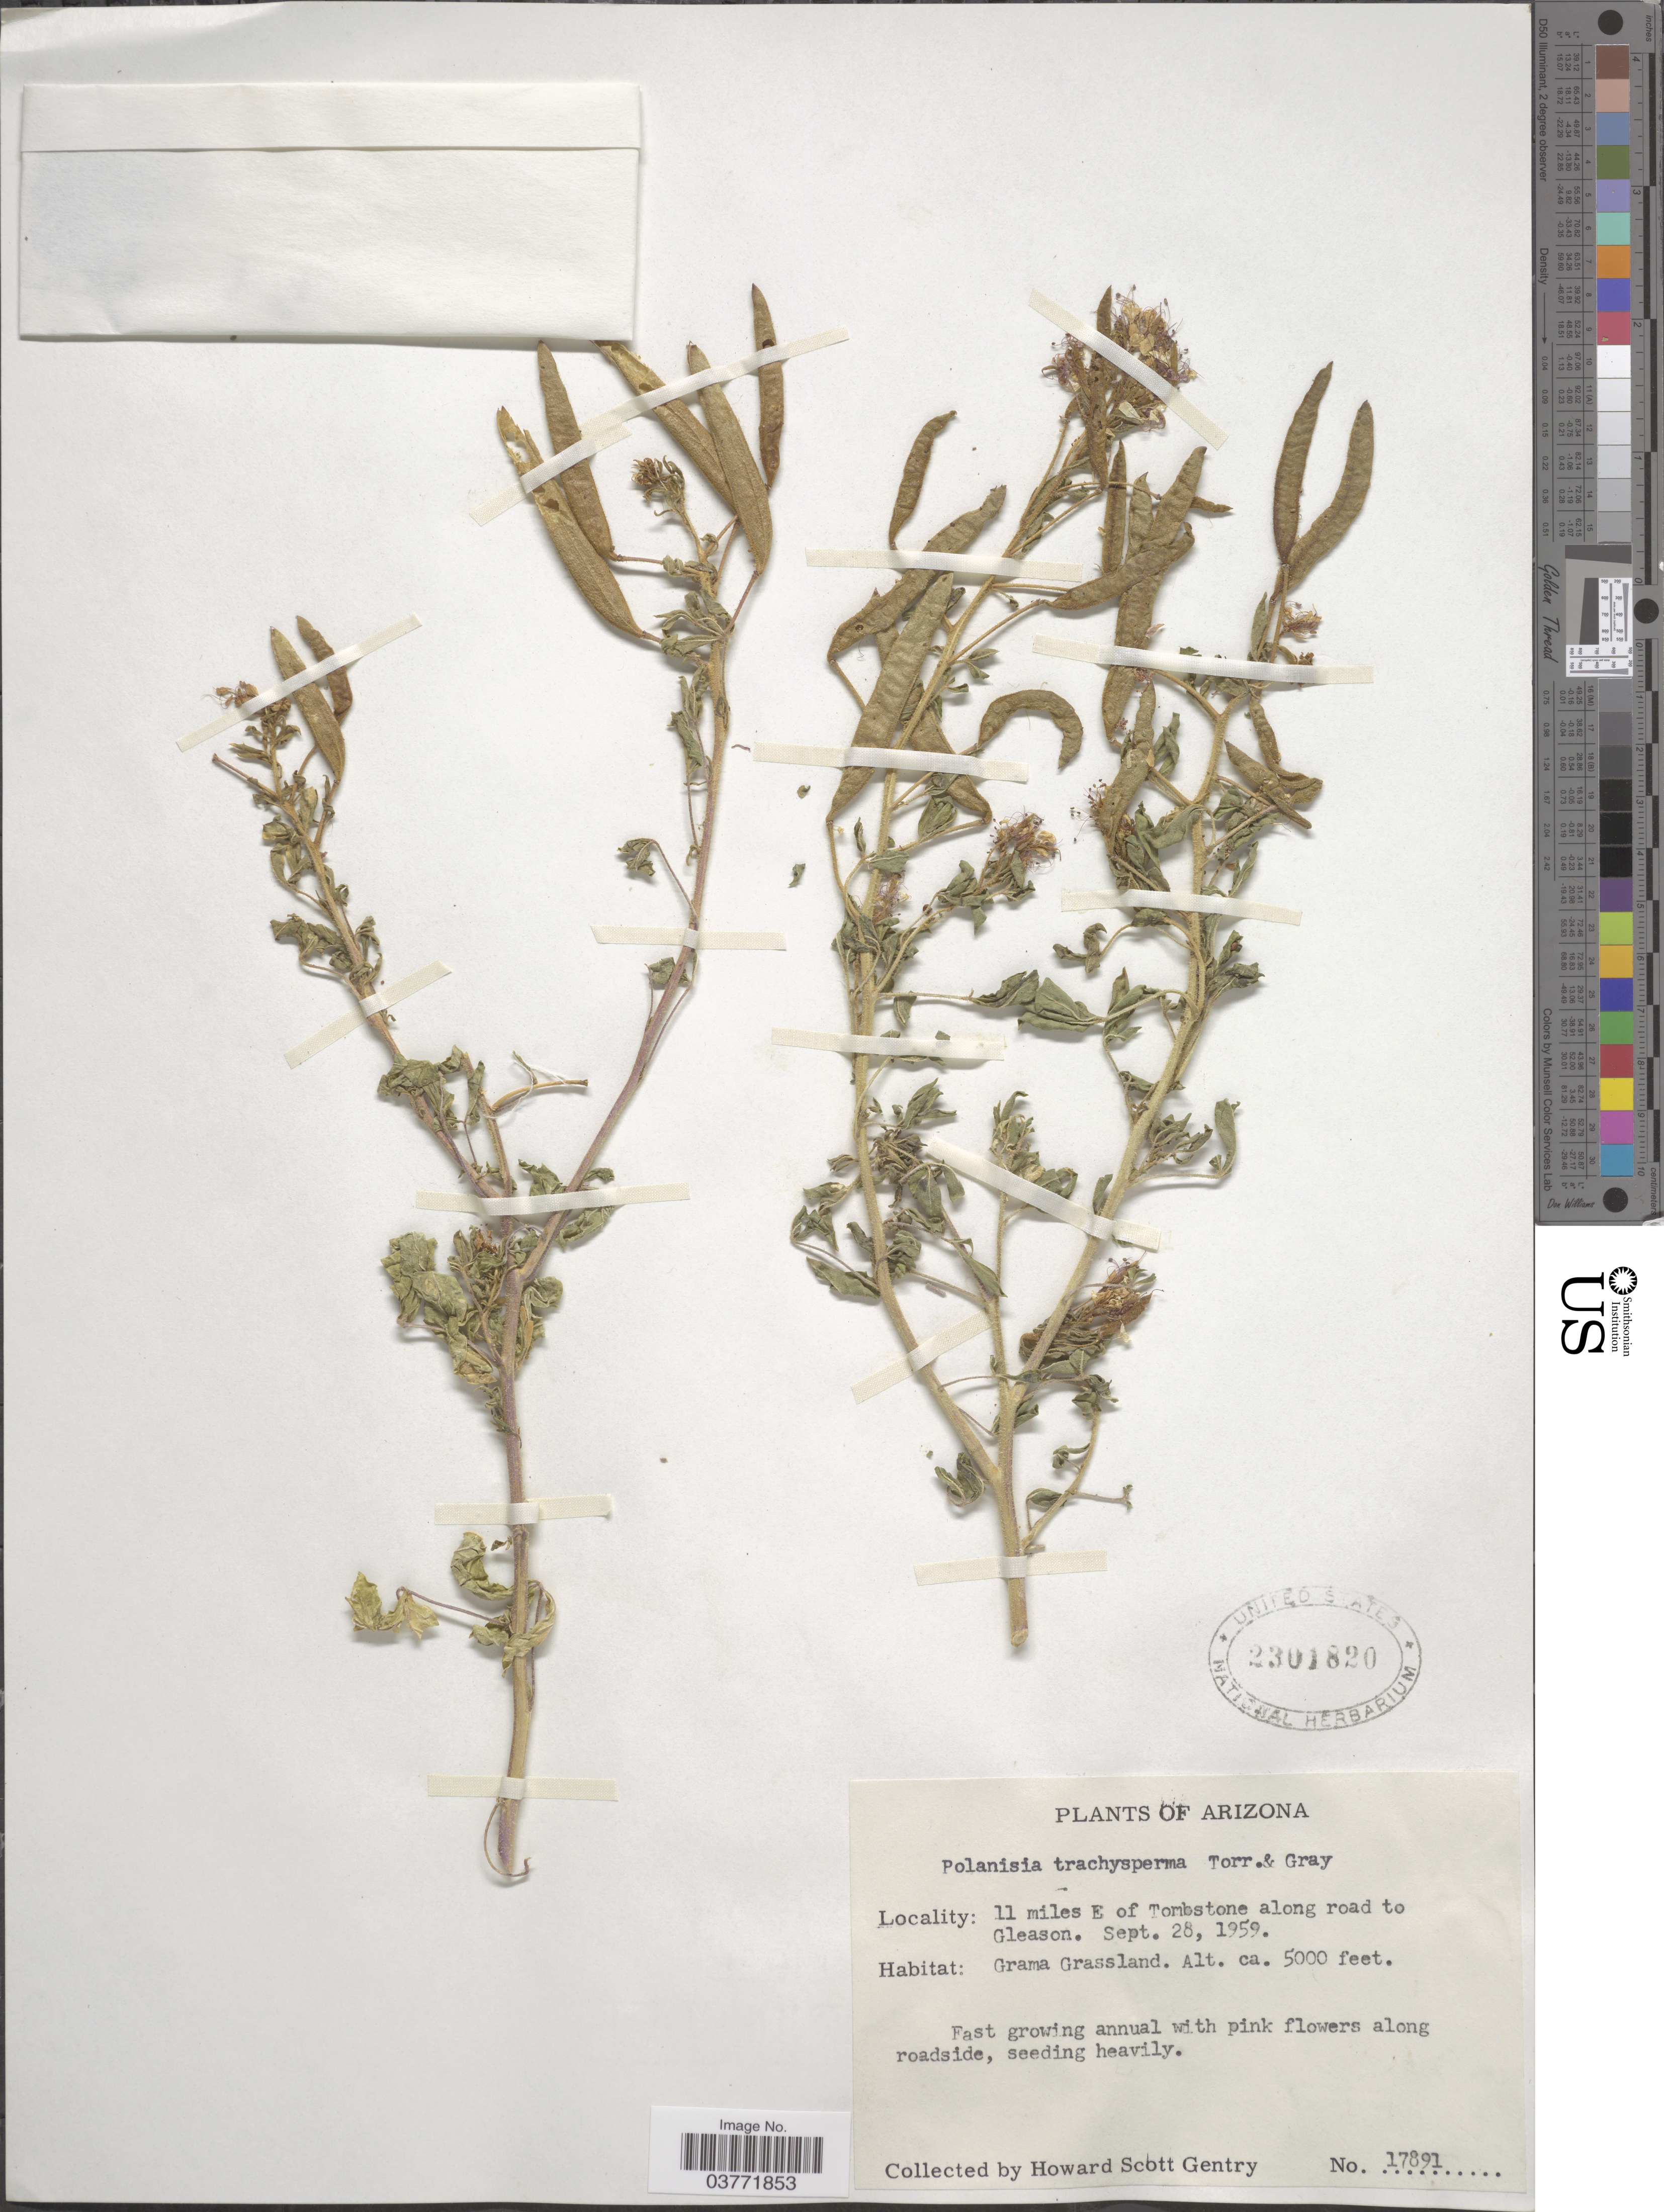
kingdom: Plantae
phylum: Tracheophyta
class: Magnoliopsida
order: Brassicales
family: Cleomaceae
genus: Polanisia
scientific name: Polanisia trachysperma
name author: Torr. & A. Gray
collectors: H. S. Gentry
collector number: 17891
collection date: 1959-09-28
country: United States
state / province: Arizona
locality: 11 miles E of Tombstone along road to Gleason. Grama Grassland.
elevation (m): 1524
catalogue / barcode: US 2301820